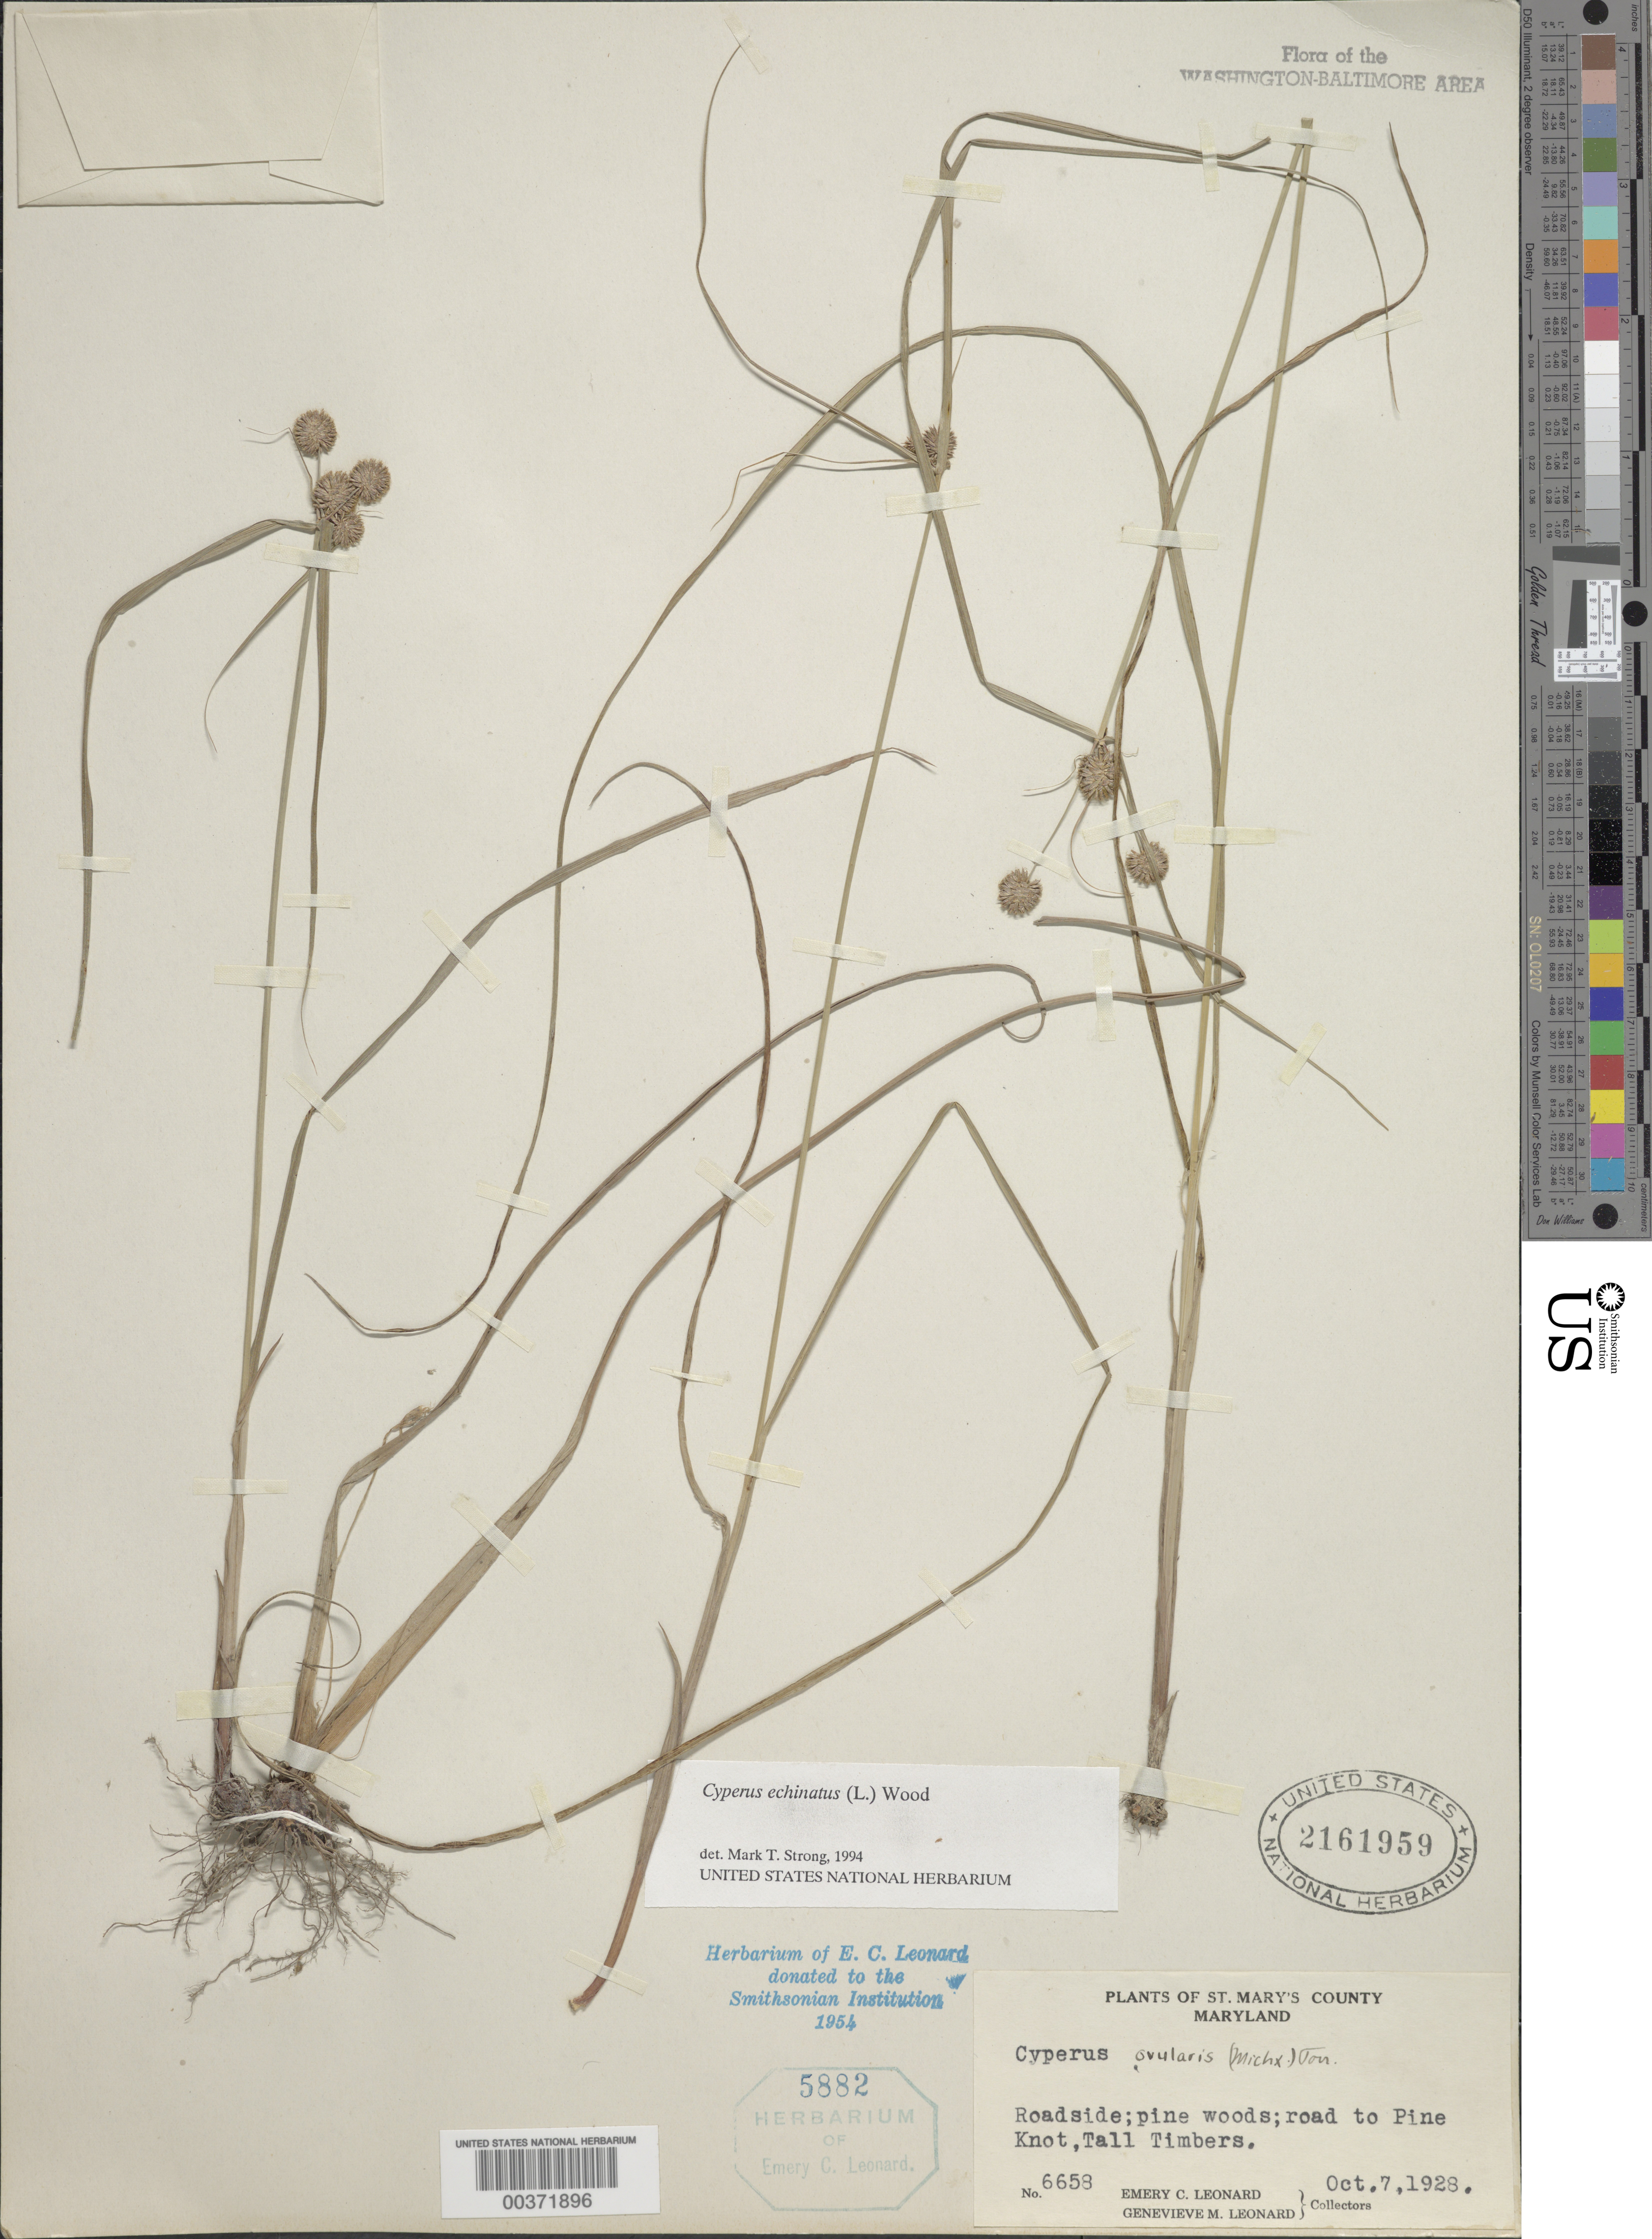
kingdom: Plantae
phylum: Tracheophyta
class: Liliopsida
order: Poales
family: Cyperaceae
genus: Cyperus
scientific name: Cyperus echinatus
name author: (L.) Alph. Wood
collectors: E. C. Leonard & G. M. Leonard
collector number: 6658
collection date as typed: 07 Oct 1928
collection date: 1928-10-07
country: United States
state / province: Maryland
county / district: St. Mary's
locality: Pine Knot, Tall Timbers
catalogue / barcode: US 2161959